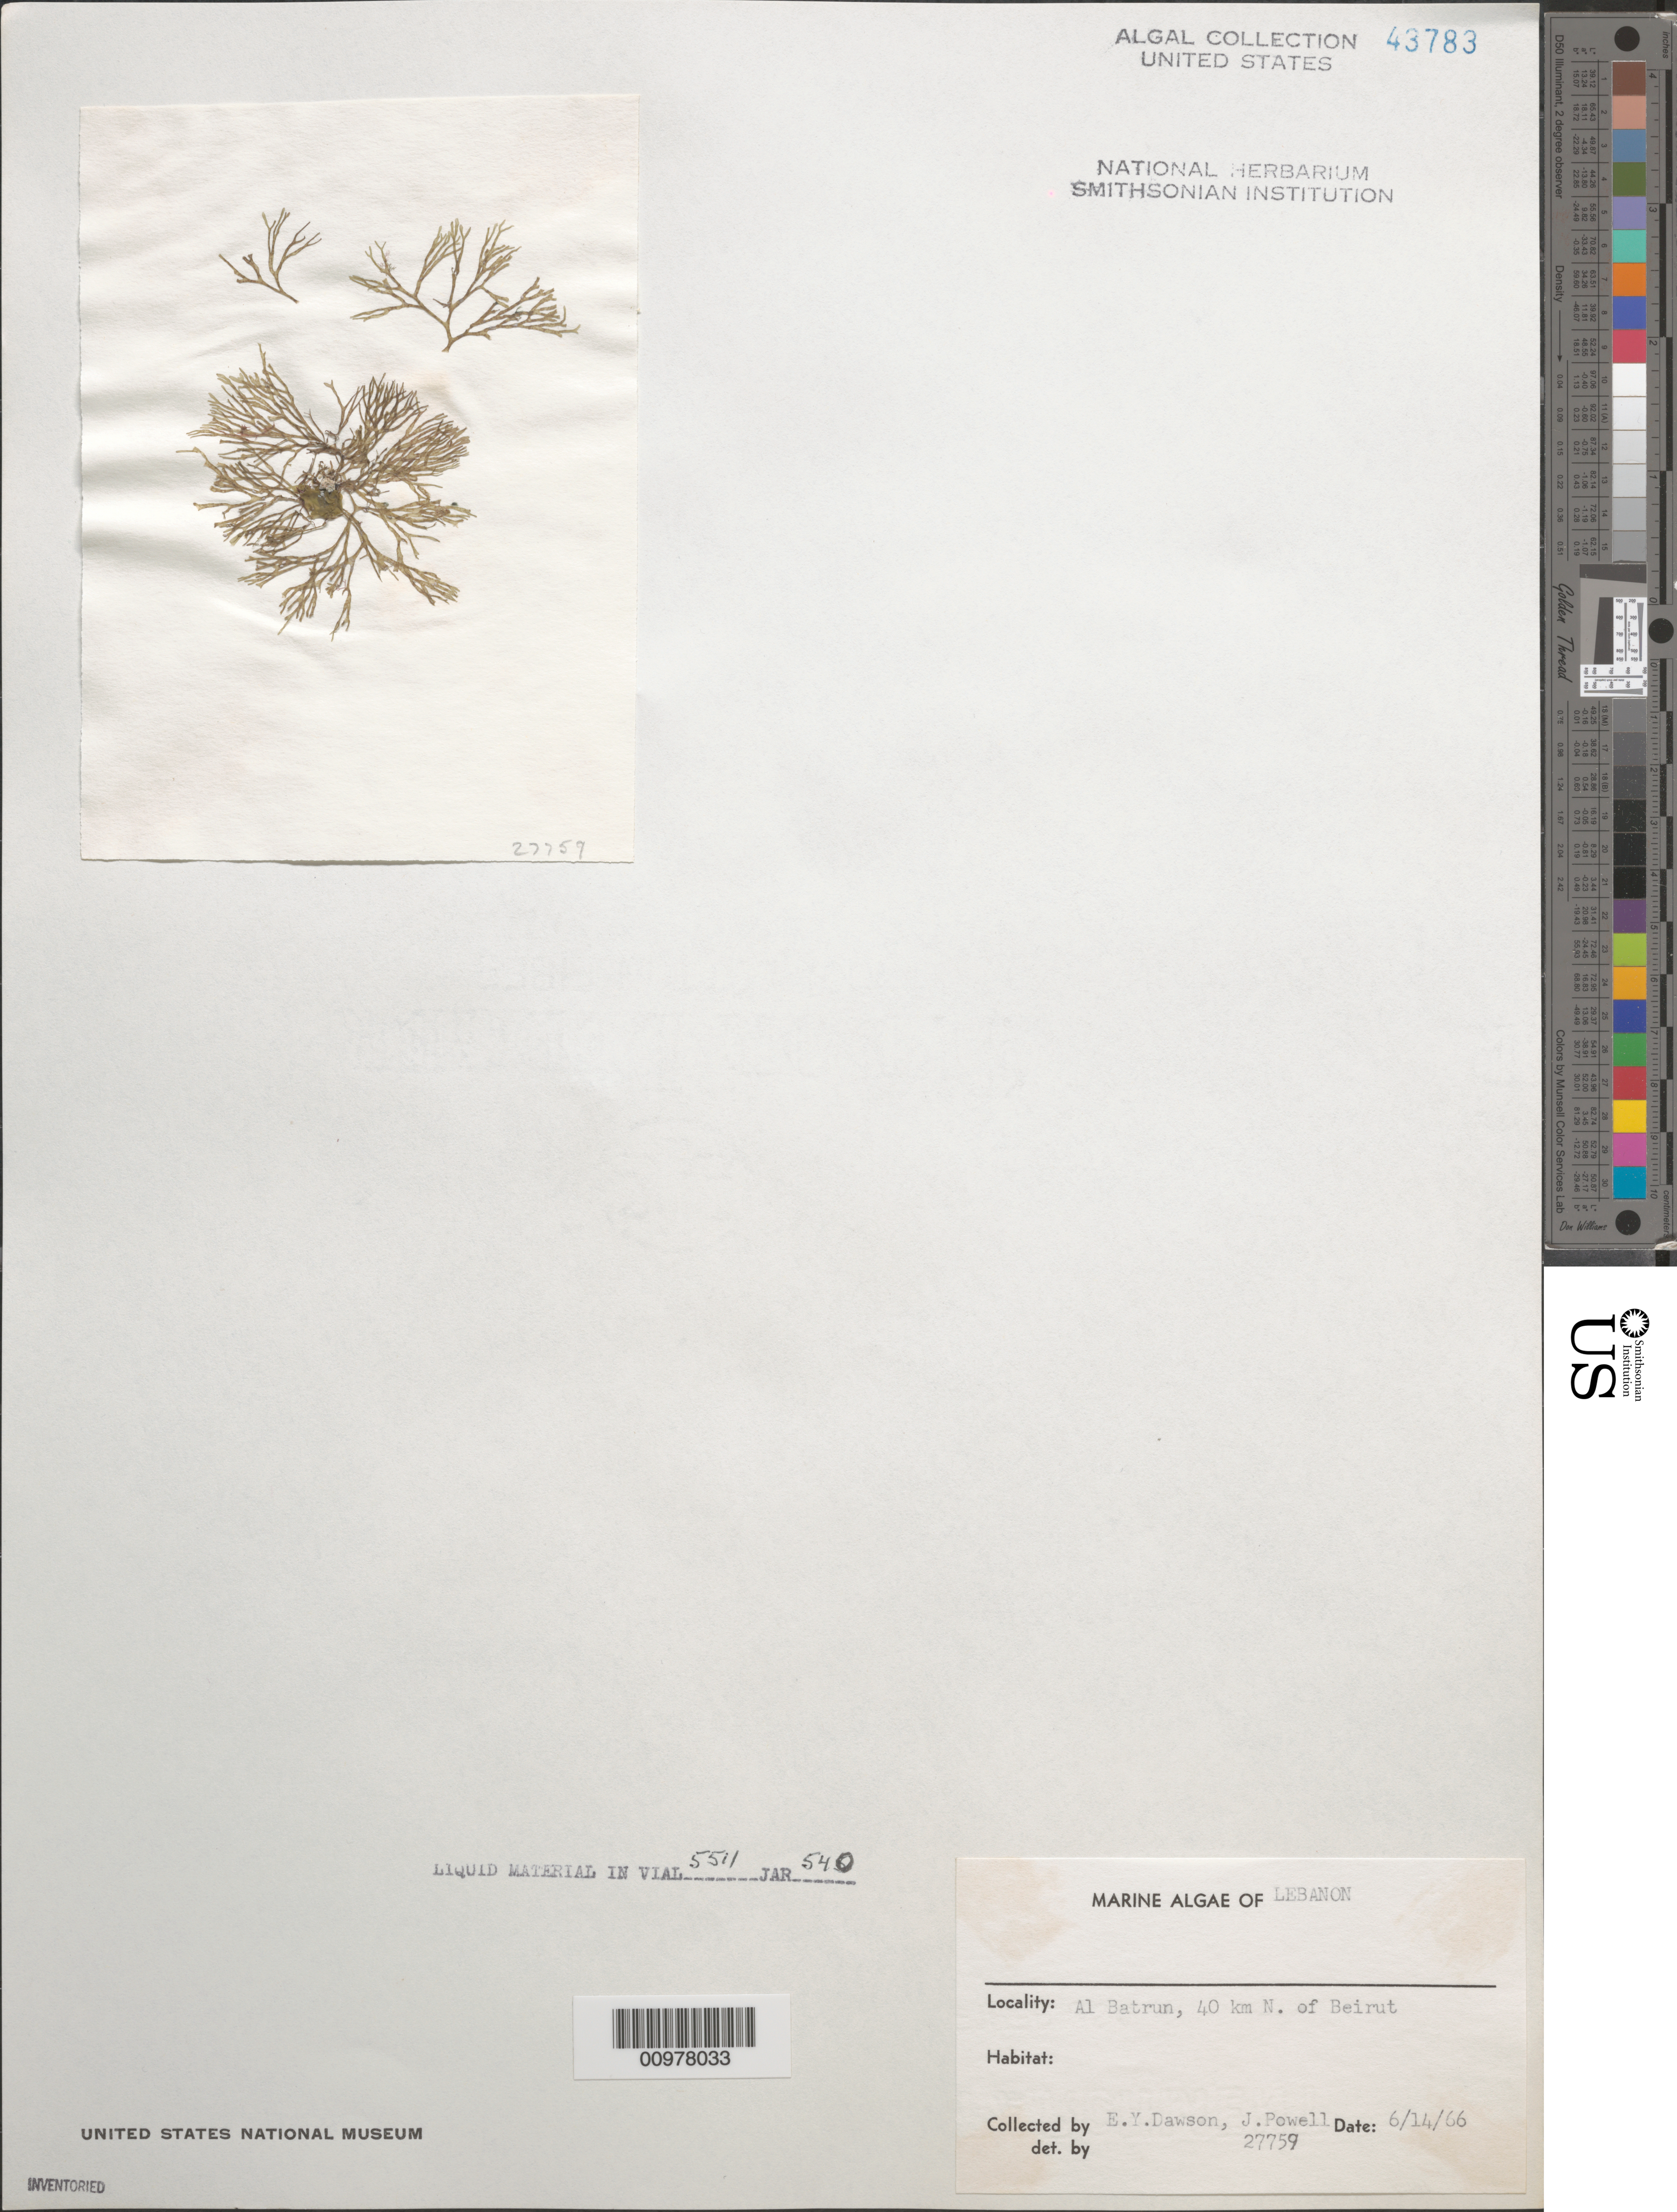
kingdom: Chromista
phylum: Ochrophyta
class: Phaeophyceae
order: Dictyotales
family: Dictyotaceae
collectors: E. Y. Dawson & J. Powell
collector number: EYD 27759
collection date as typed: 14 Jun 1966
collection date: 1966-06-14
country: Lebanon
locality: Al Batrun, 40 km north of Beirut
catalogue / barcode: US 43783